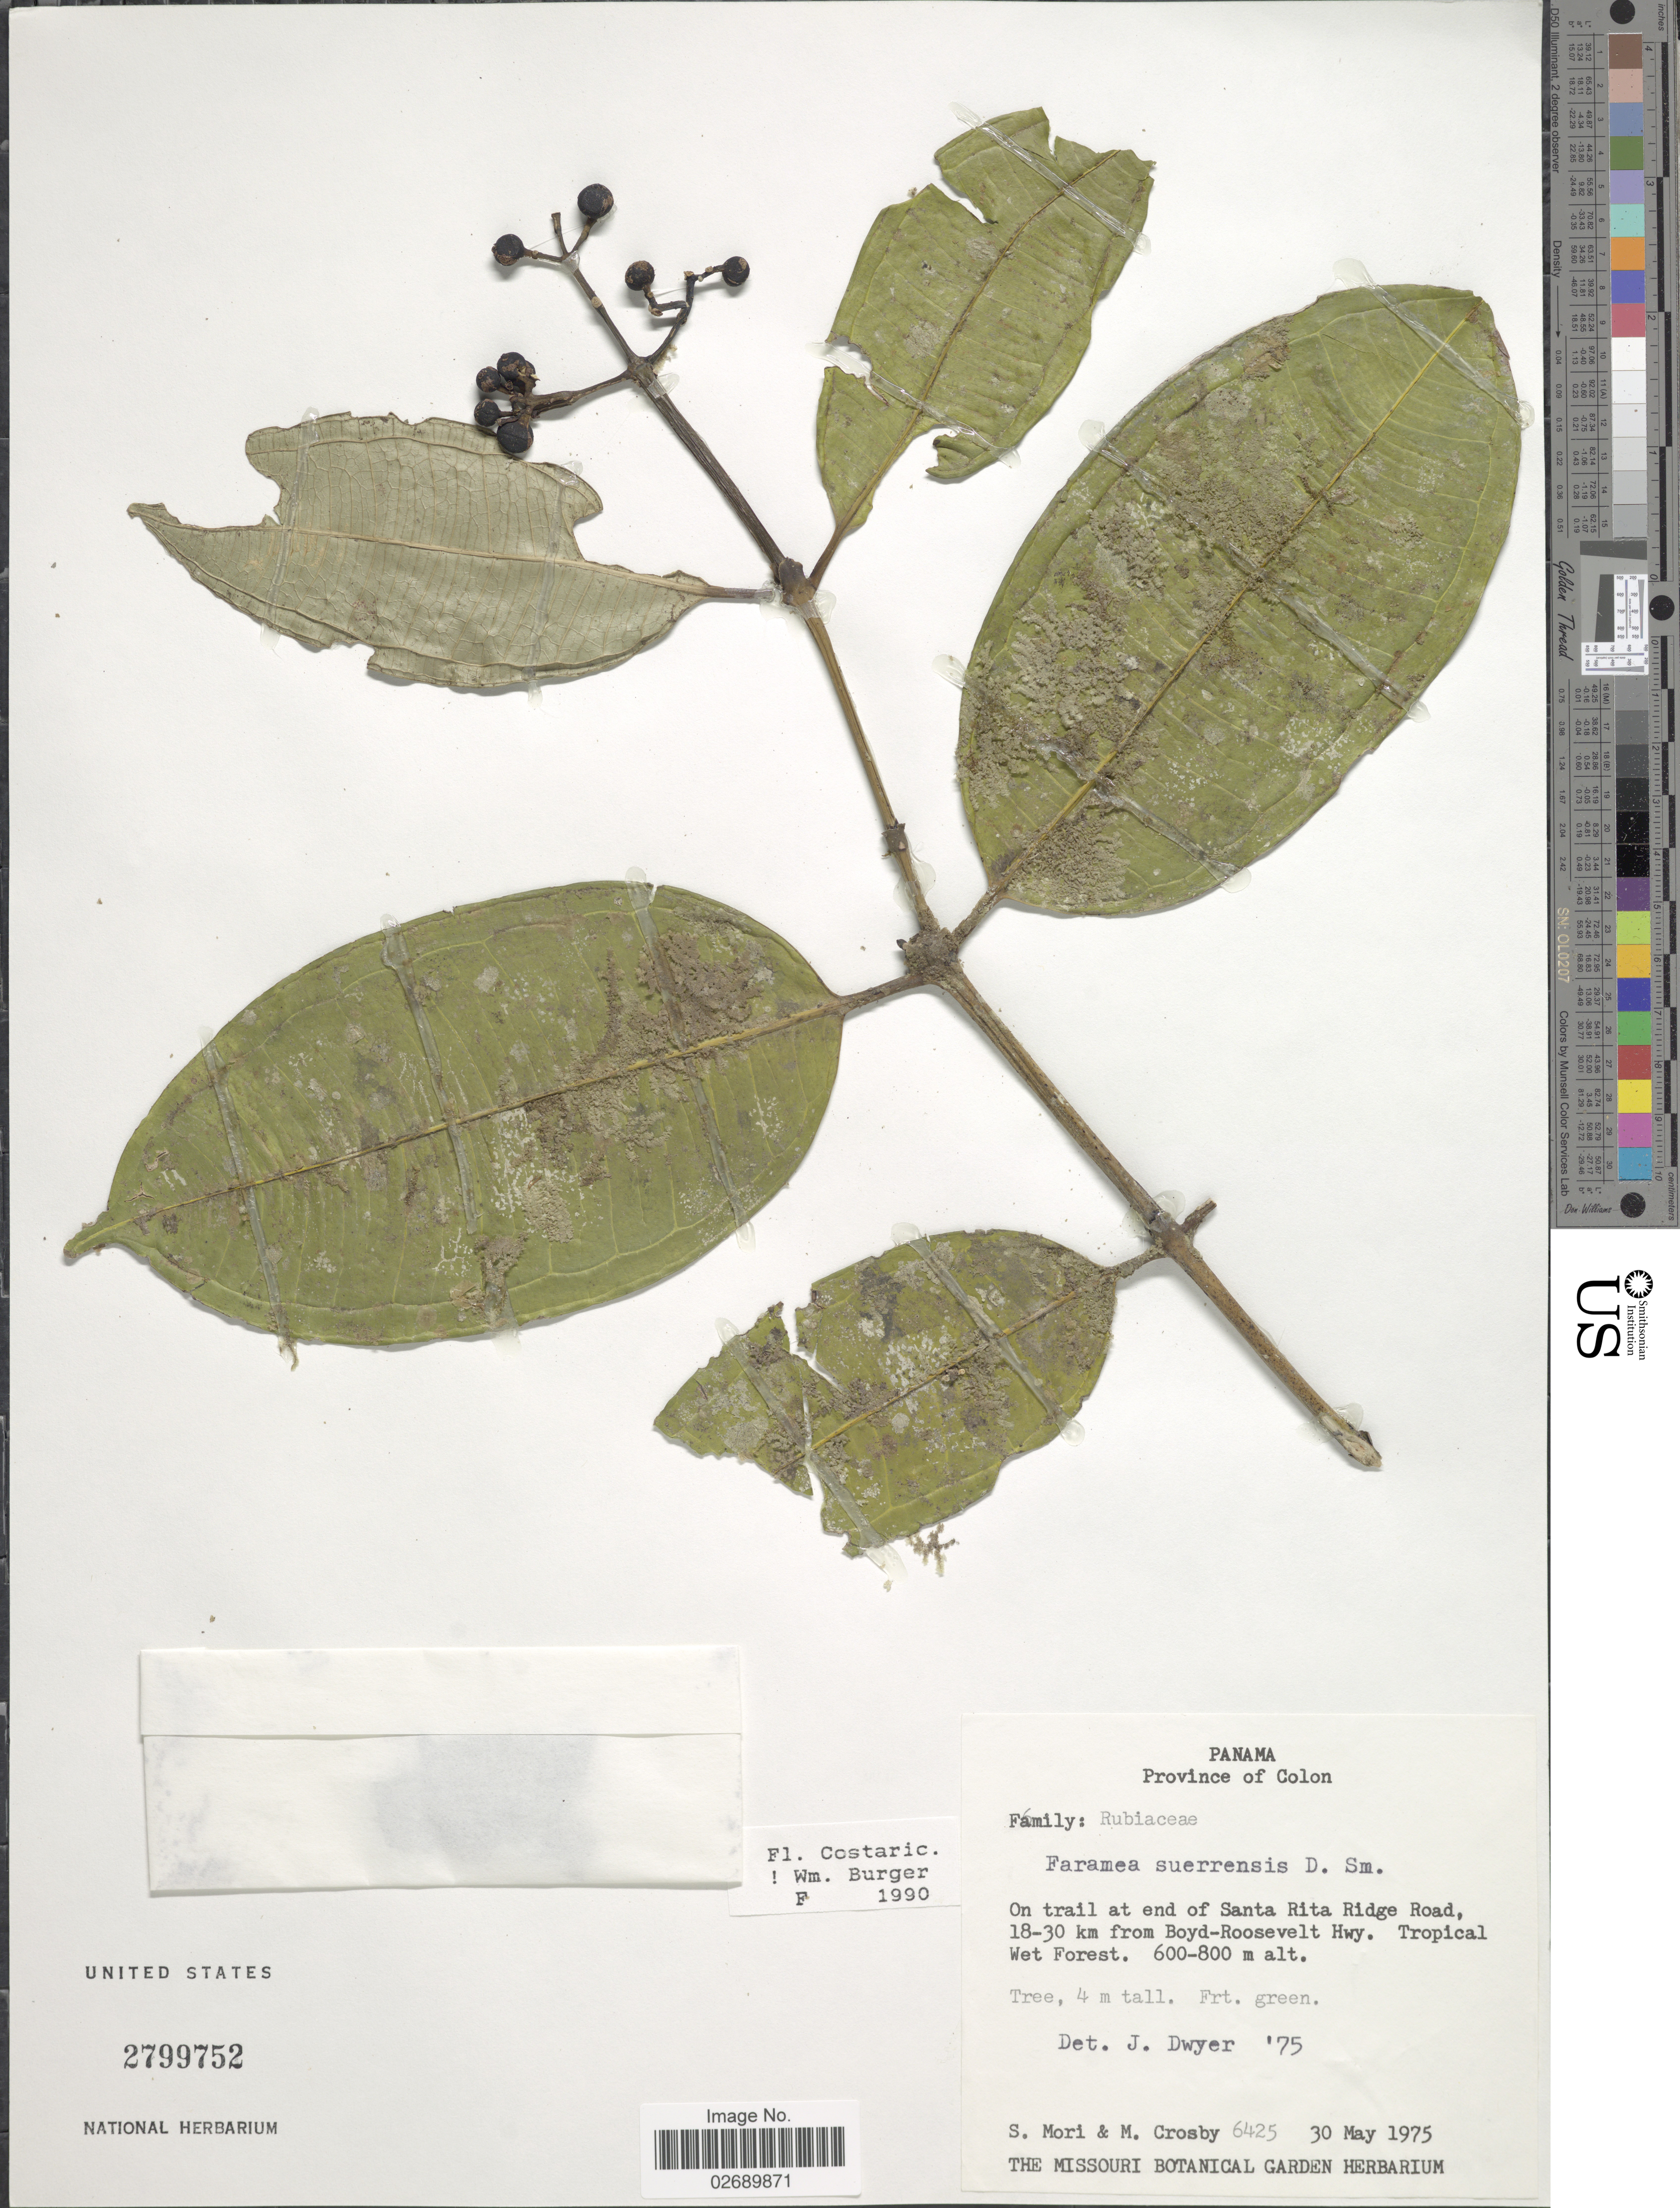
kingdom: Plantae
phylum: Tracheophyta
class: Magnoliopsida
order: Gentianales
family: Rubiaceae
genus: Faramea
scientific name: Faramea suerrensis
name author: (Donn. Sm.) Donn. Sm.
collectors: S. Mori & M. Crosby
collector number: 6425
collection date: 1975-05-30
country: Panama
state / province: Colón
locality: On trail at end of Santa Rita Ridge Road, 18-30 km from Boyd-Roosevelt Hwy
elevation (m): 600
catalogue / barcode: US 2799752